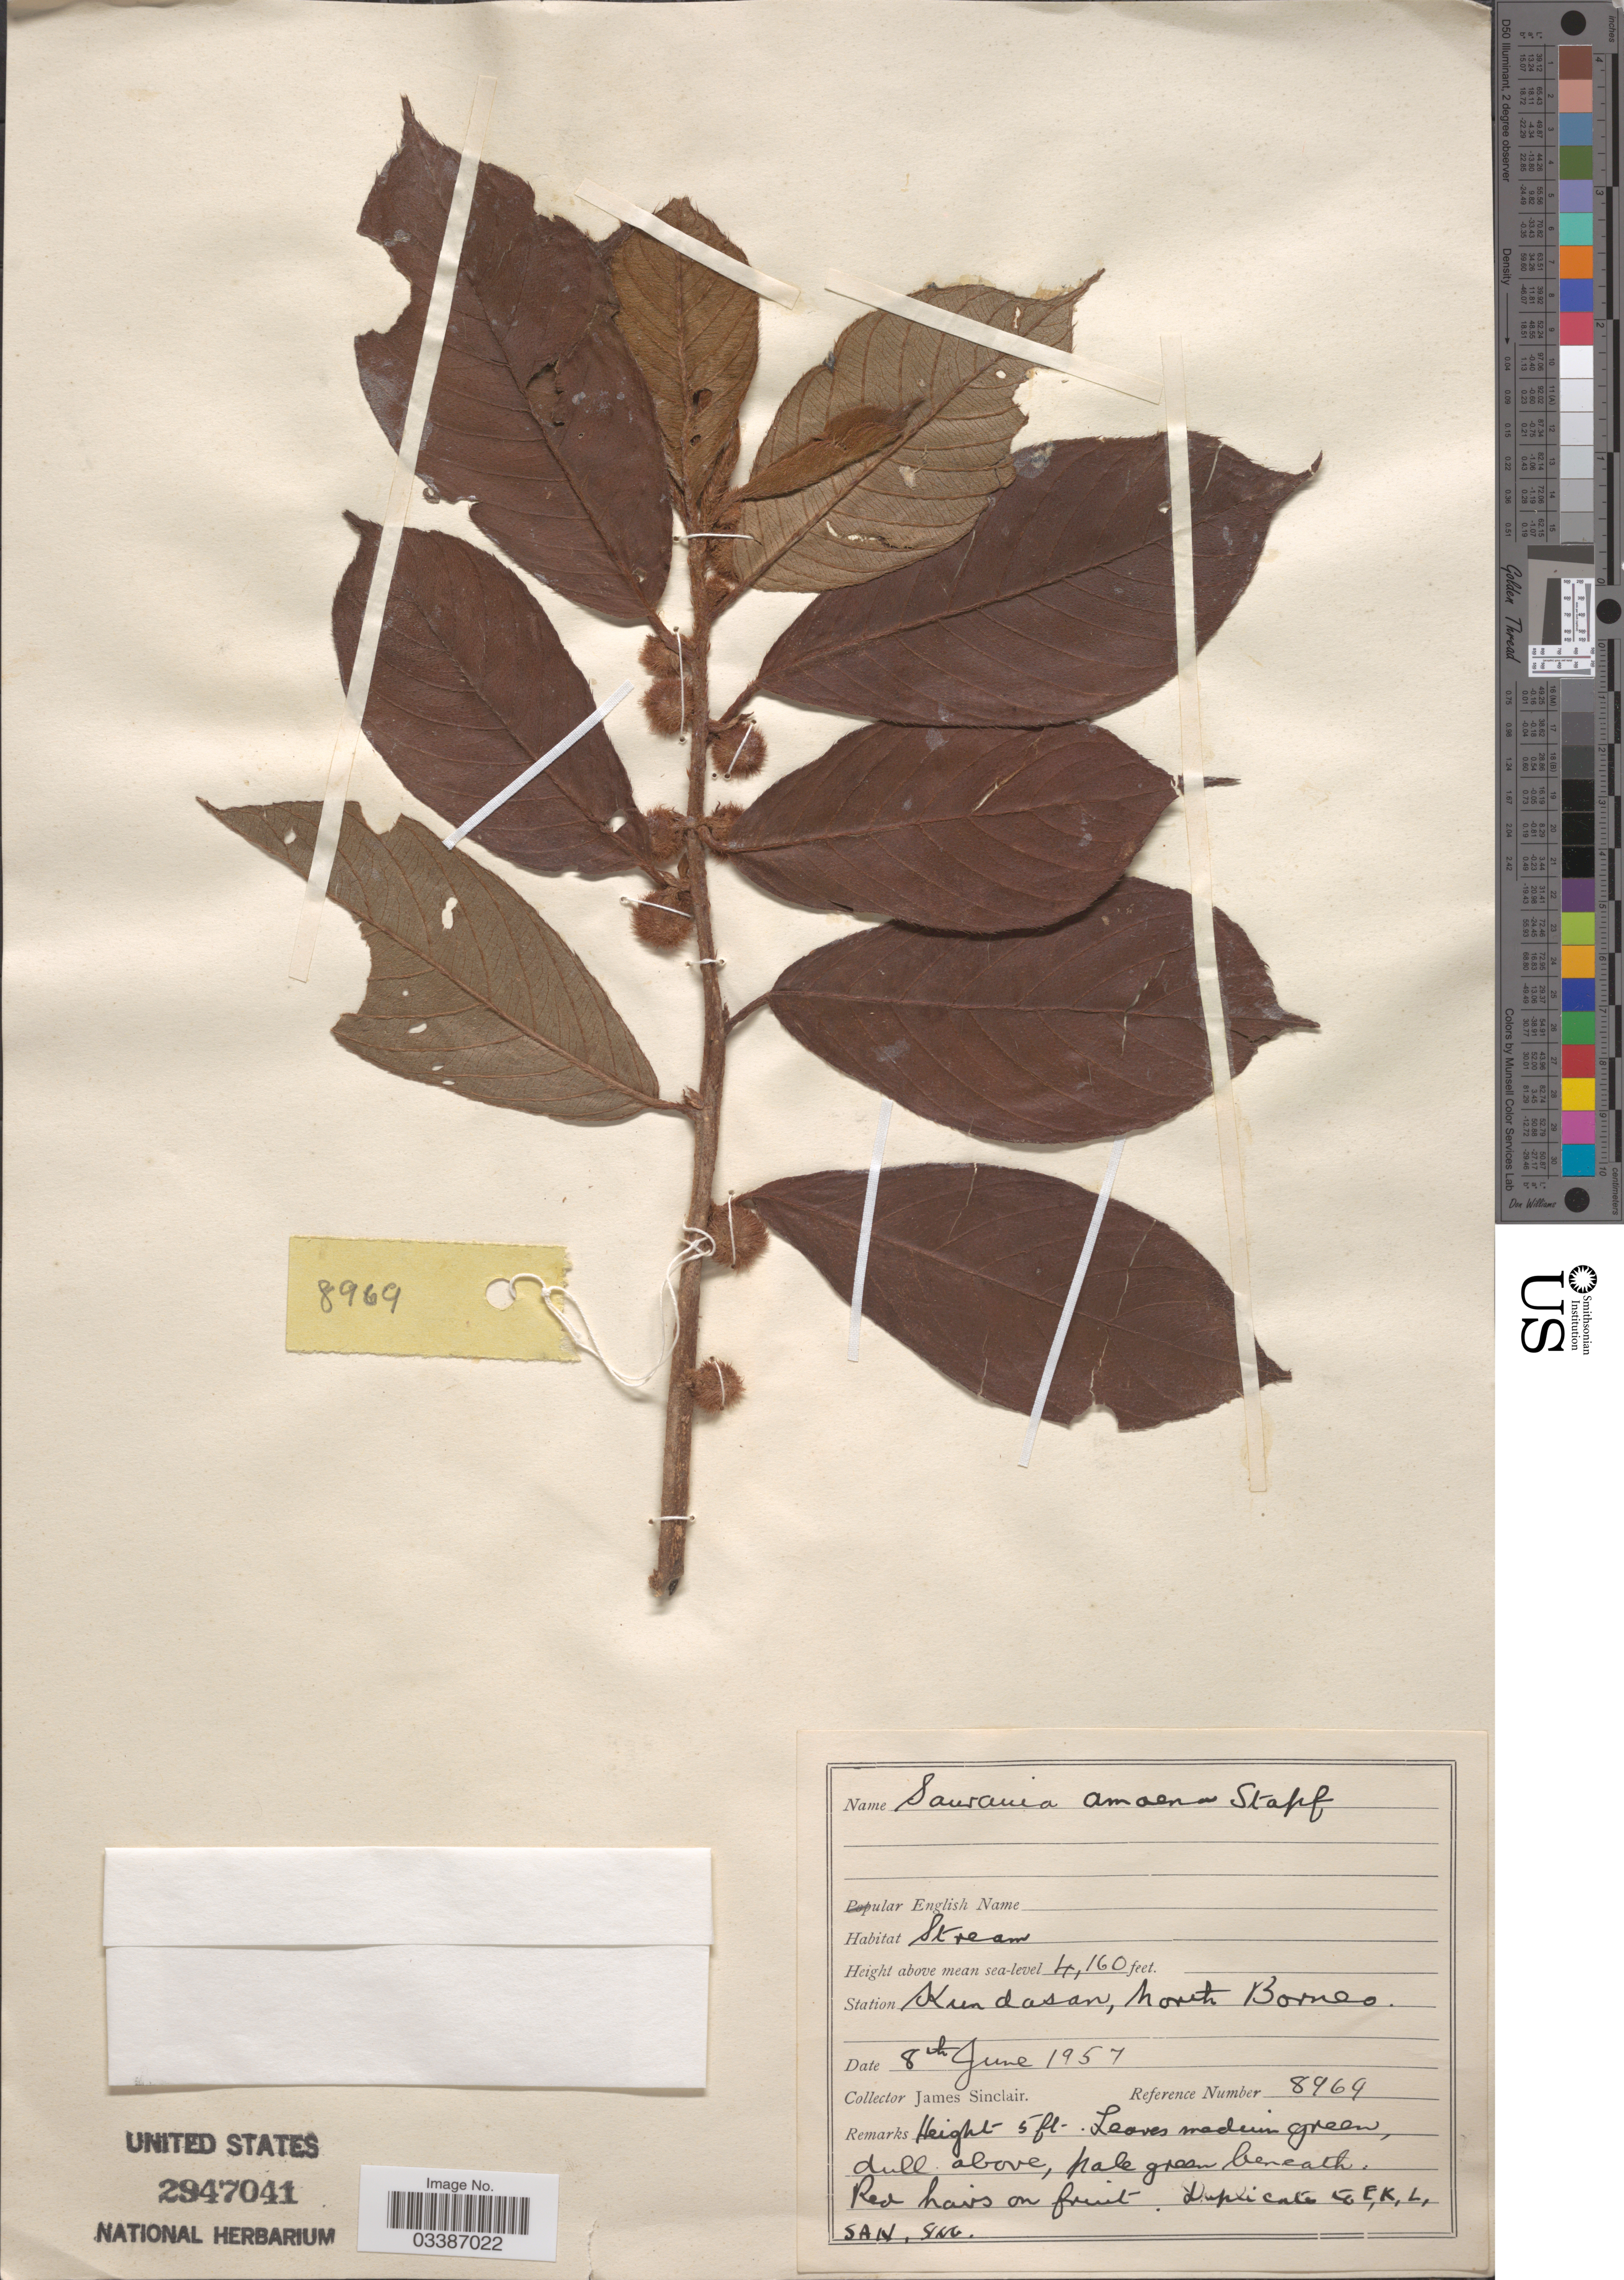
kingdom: Plantae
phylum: Tracheophyta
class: Magnoliopsida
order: Ericales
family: Actinidiaceae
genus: Saurauia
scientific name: Saurauia amoena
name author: Stapf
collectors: J. Sinclair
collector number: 8969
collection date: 1957-06-08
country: Malaysia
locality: Station Kundasan, North Borneo.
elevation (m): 1268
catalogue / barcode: US 2947041